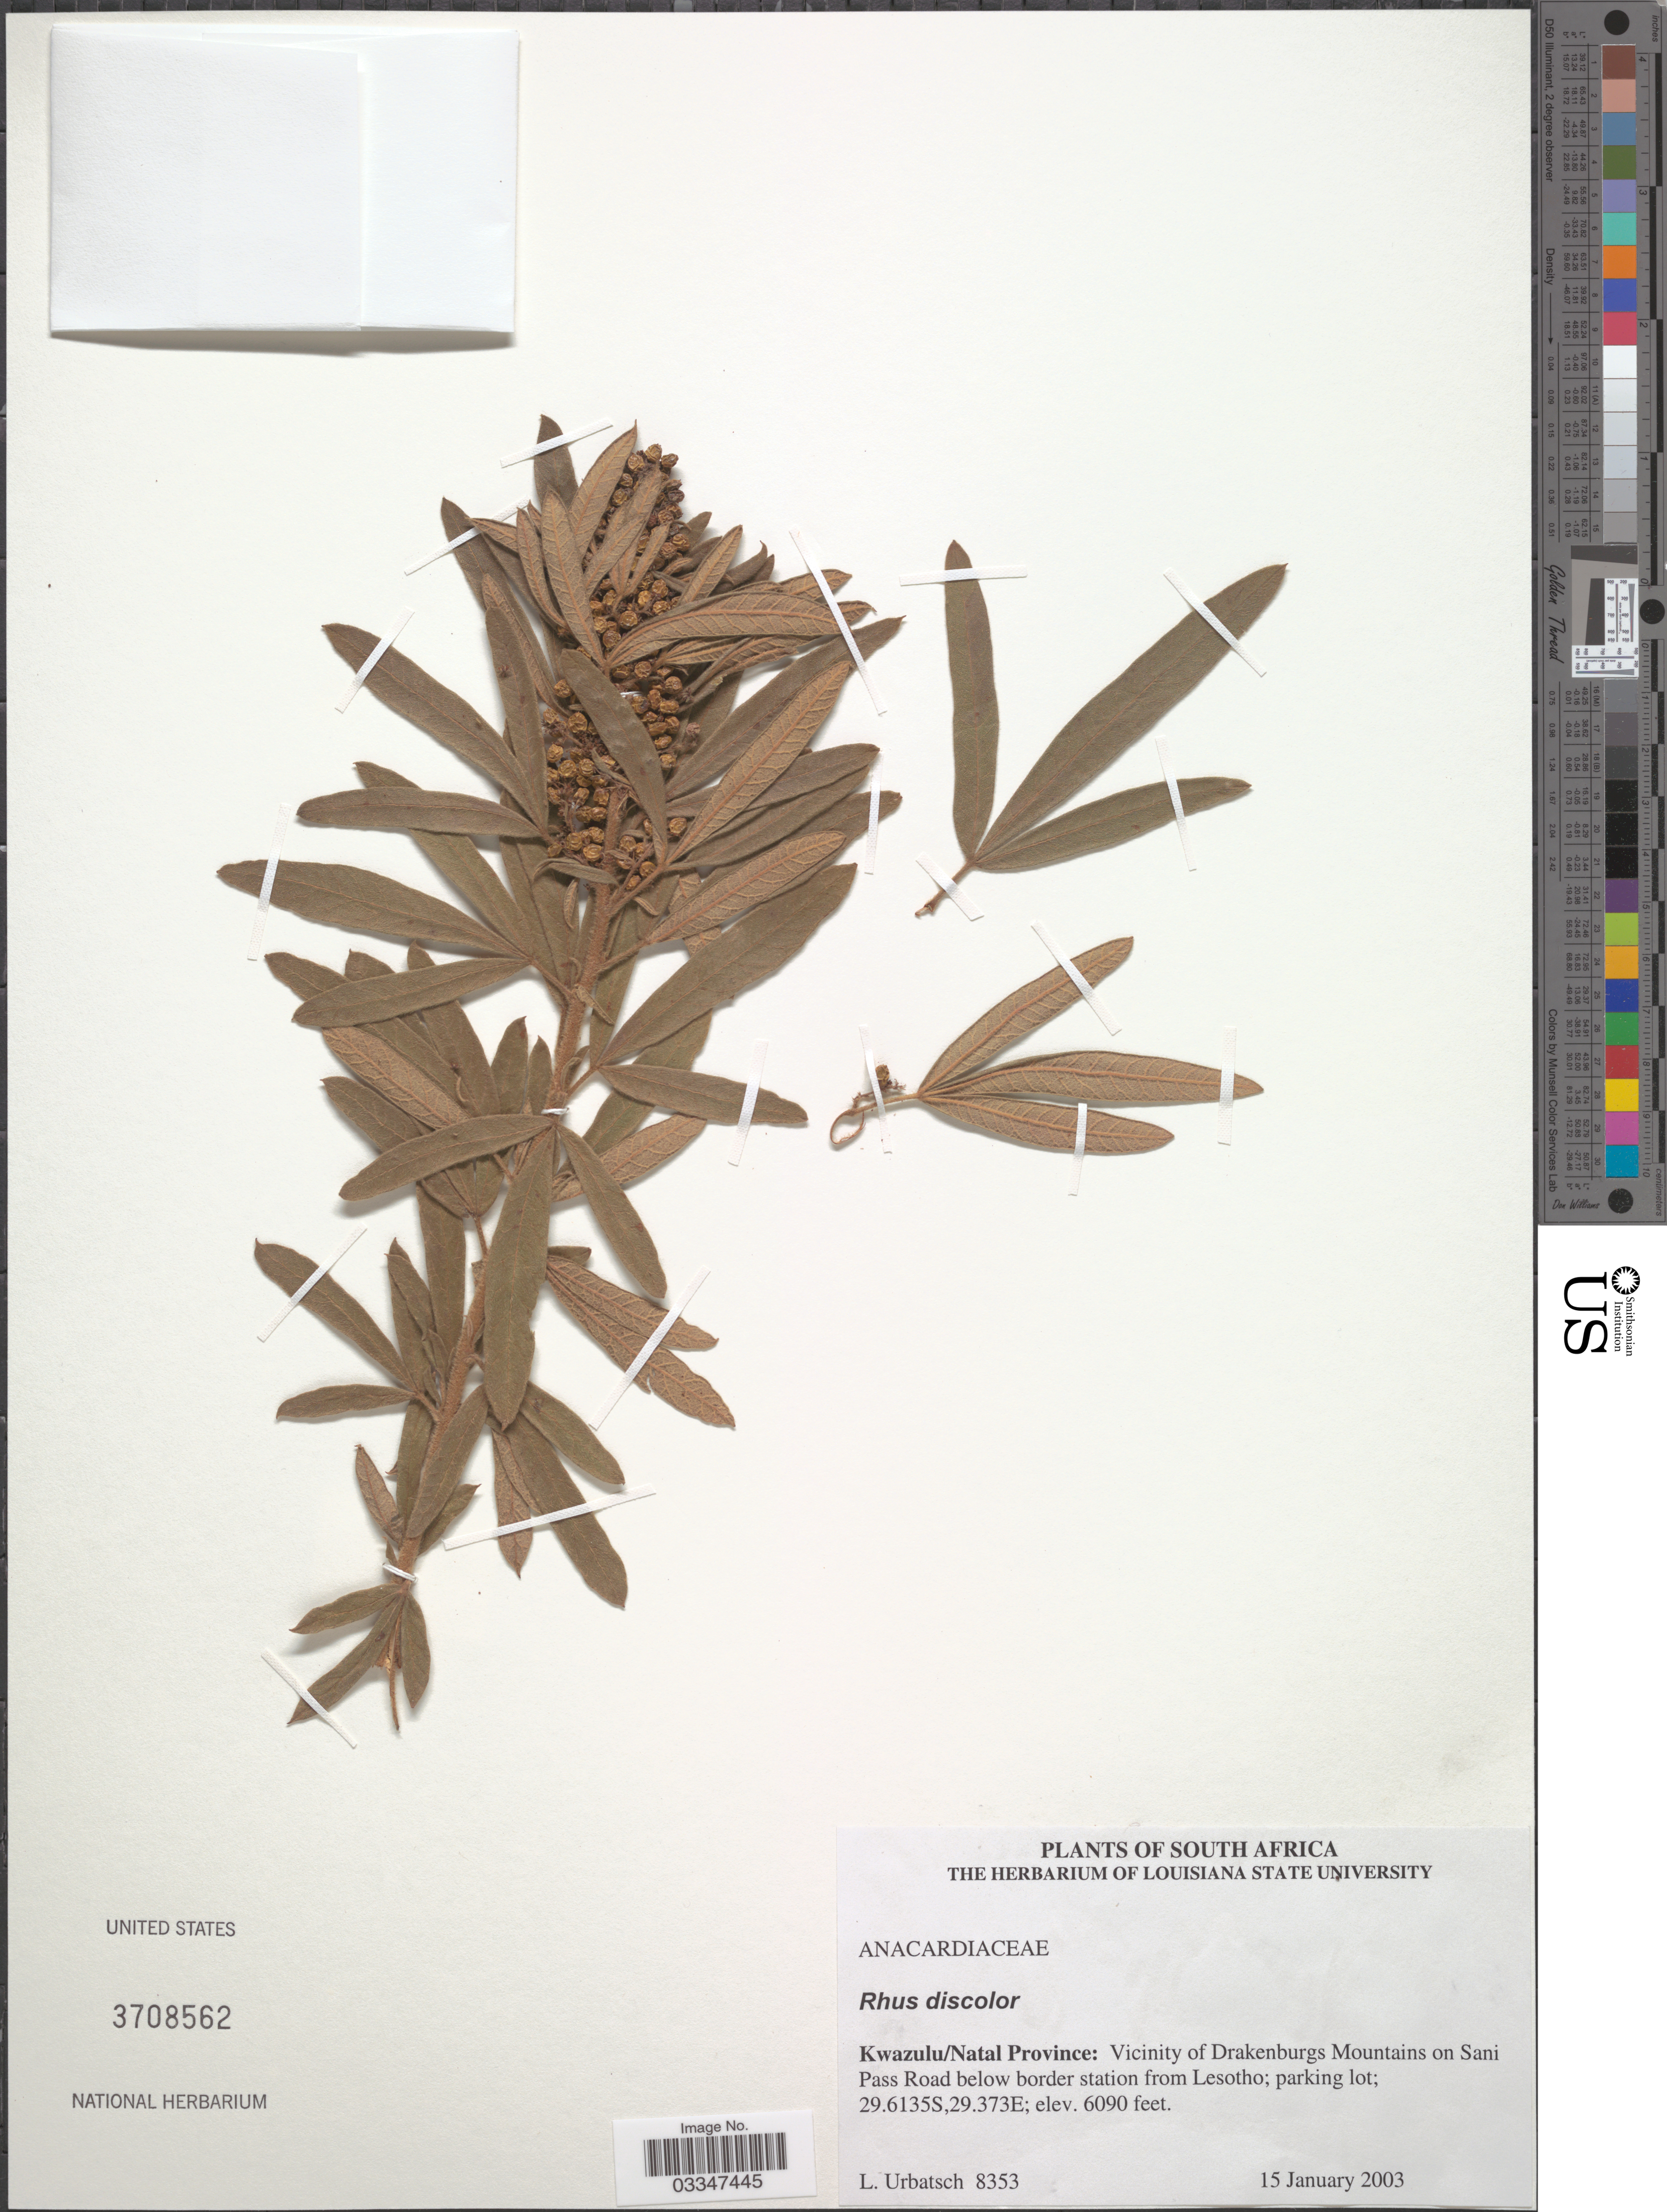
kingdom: Plantae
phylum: Tracheophyta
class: Magnoliopsida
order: Sapindales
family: Anacardiaceae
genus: Rhus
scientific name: Rhus discolor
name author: E. Mey. ex Sond.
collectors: L. E. Urbatsch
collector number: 8353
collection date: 2003-01-15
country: South Africa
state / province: KwaZulu-Natal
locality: Kwazulu/ Natal Province: Vicinity of Drakenburgs Mountains on Sani Pass Road below border station from Lesotho; parking lot.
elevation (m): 1856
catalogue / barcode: US 3708562